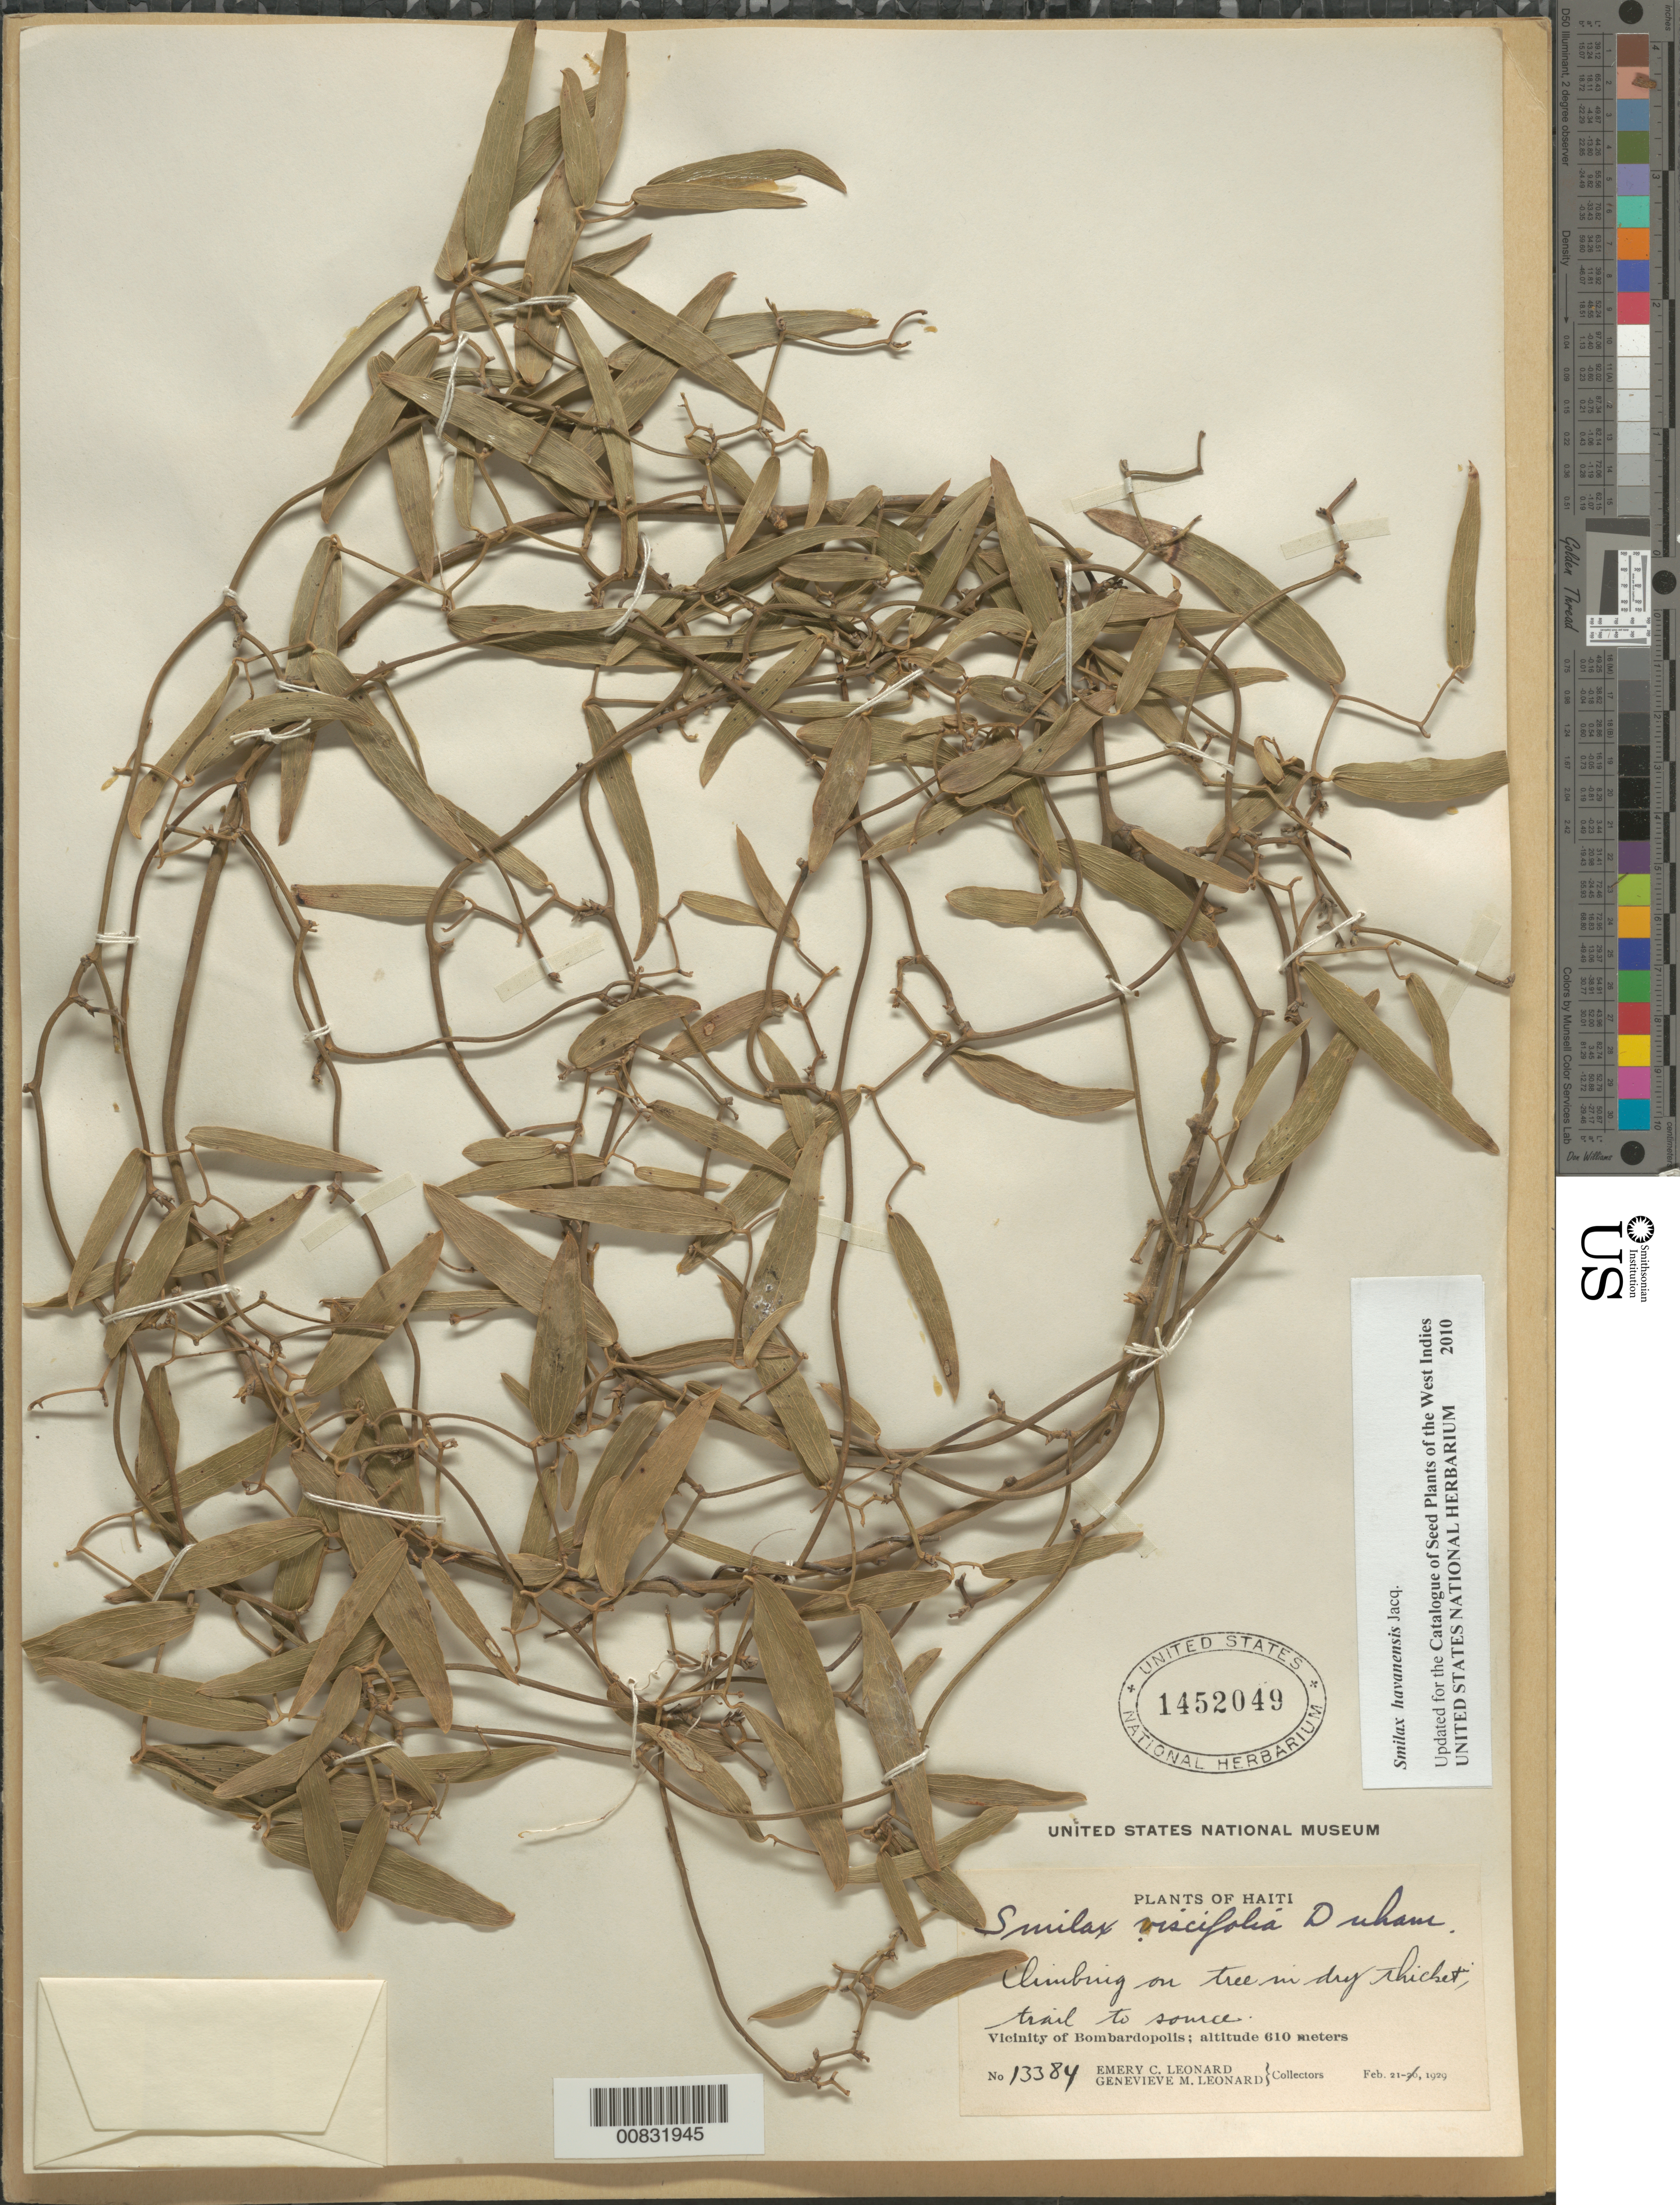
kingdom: Plantae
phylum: Tracheophyta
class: Liliopsida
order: Liliales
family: Smilacaceae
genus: Smilax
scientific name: Smilax havanensis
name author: Jacq.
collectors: E. C. Leonard & G. M. Leonard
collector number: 13384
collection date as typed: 21 Feb 1929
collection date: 1929-02-21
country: Haiti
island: Hispaniola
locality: Vicinity of Bombardopolis.Trail to source.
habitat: Climbing on tree in dry thicket.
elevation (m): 610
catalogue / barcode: US 1452049